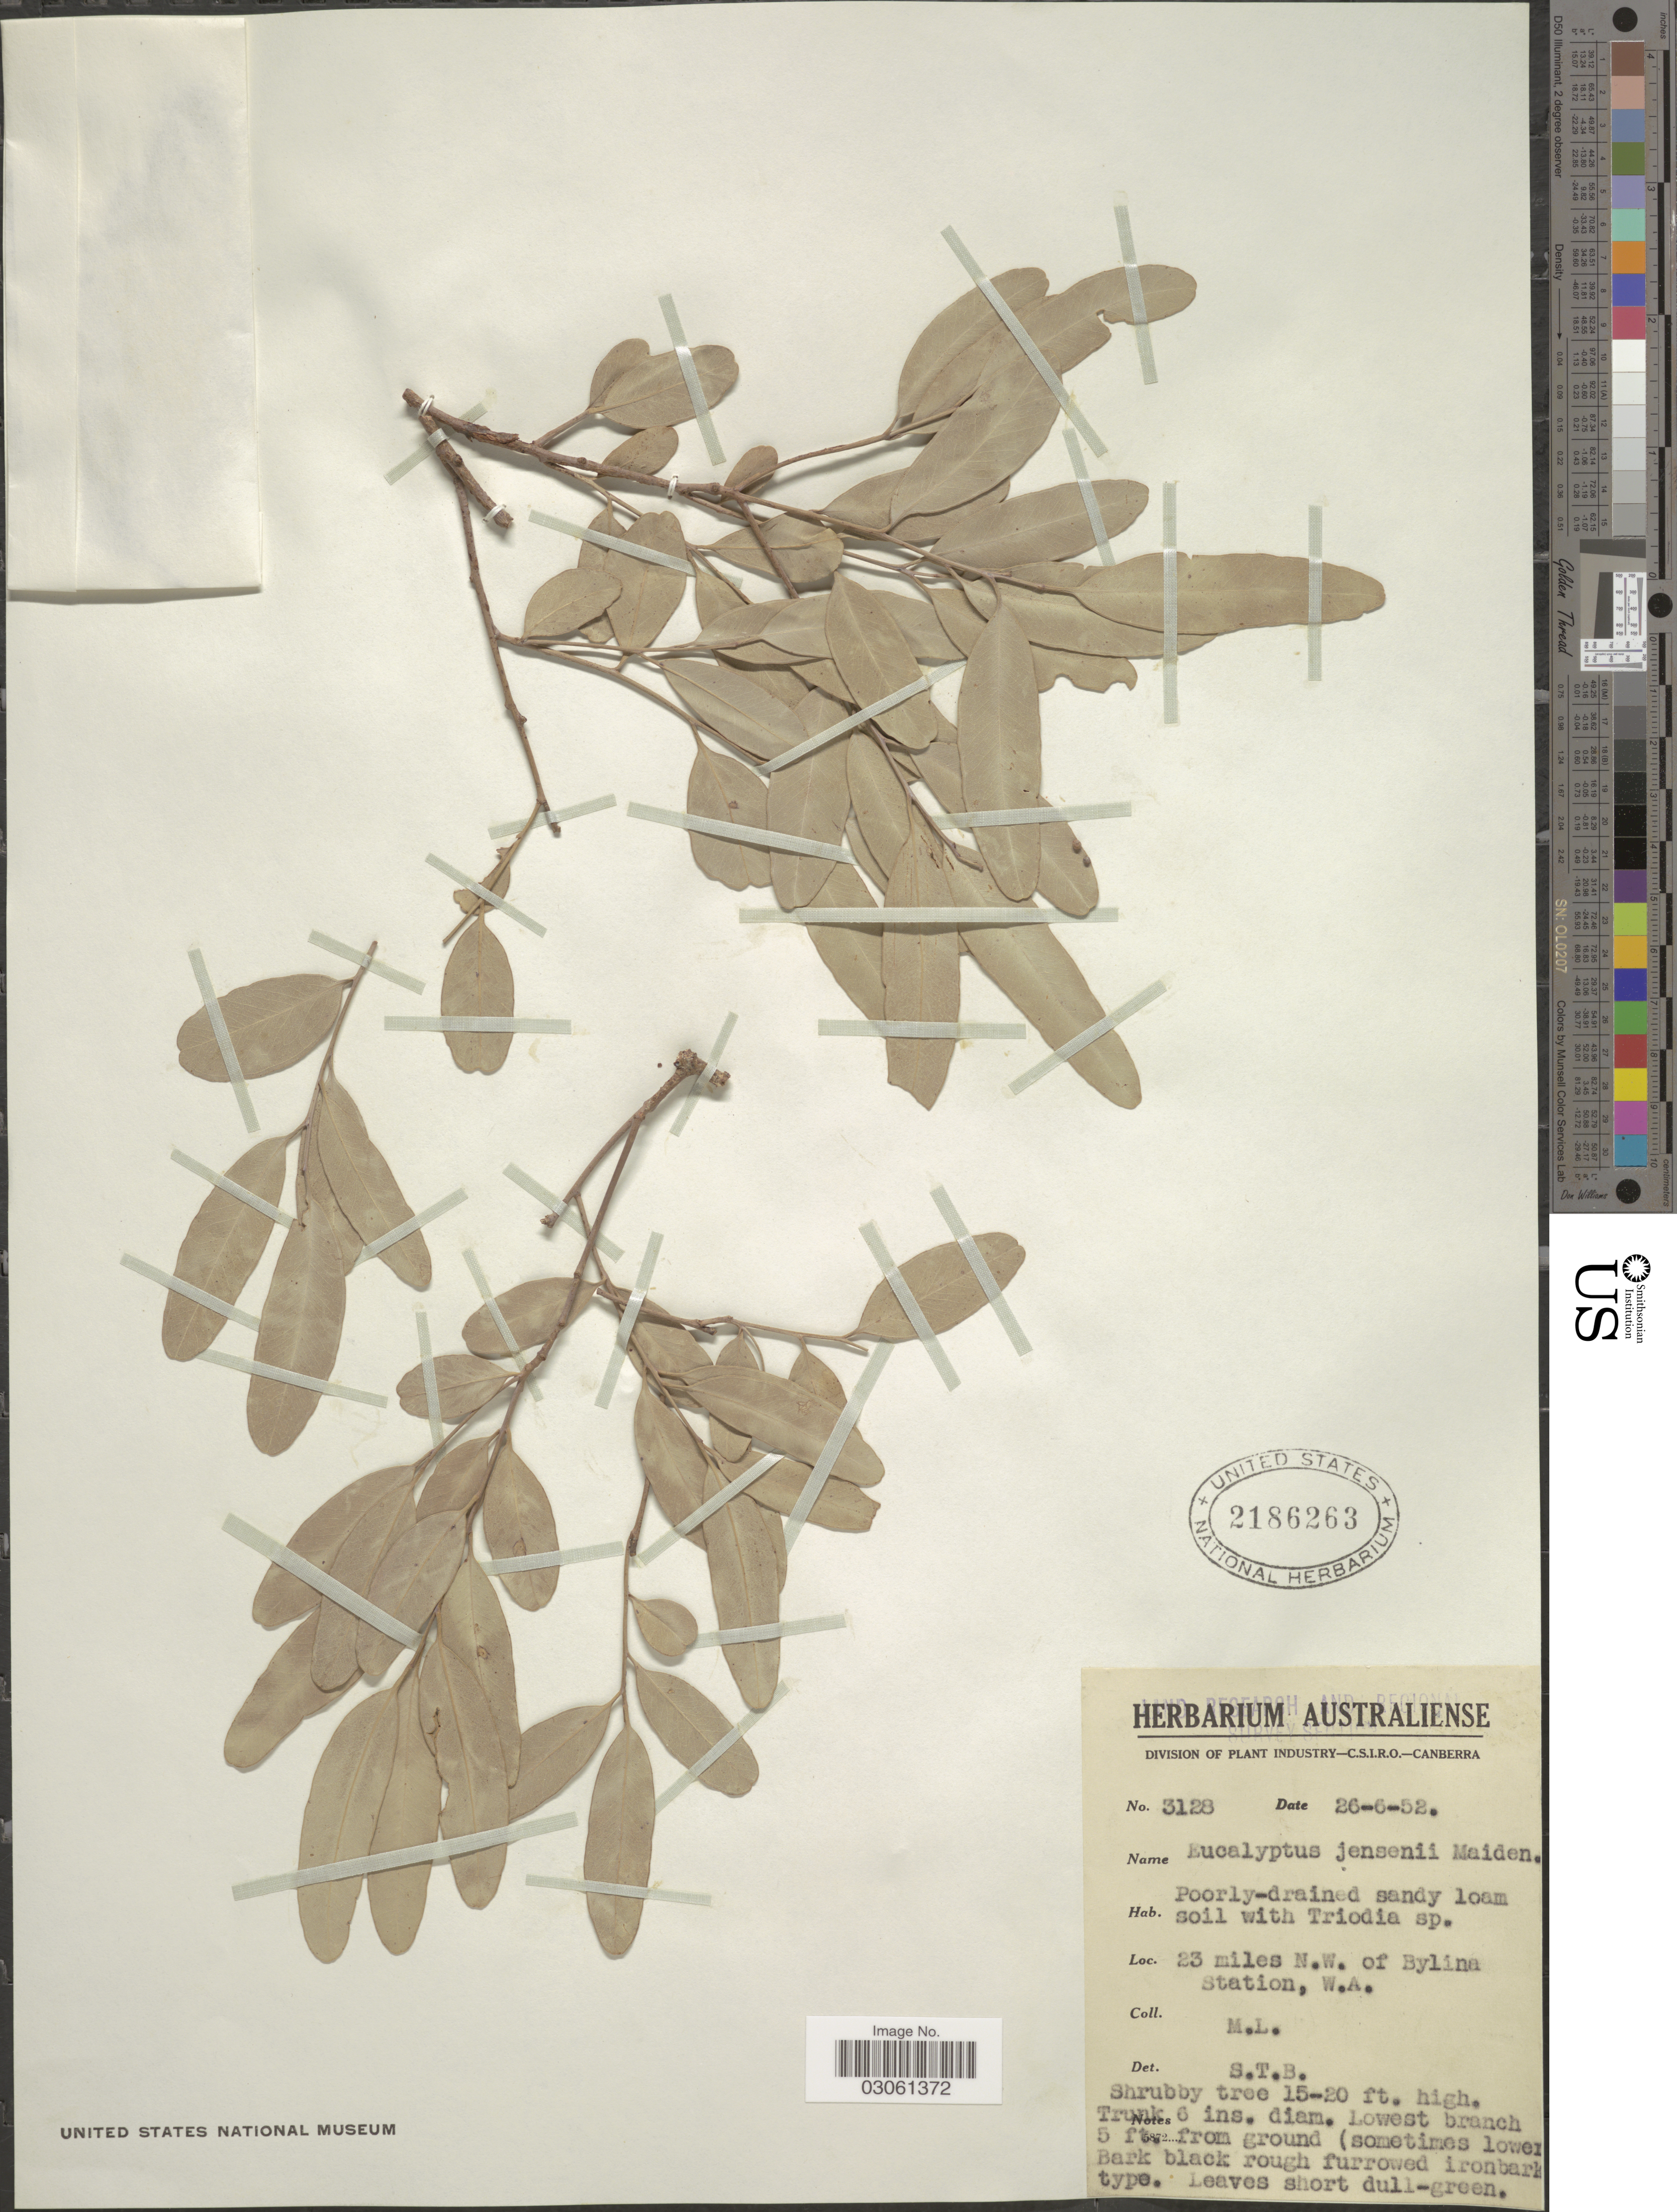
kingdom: Plantae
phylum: Tracheophyta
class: Magnoliopsida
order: Myrtales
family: Myrtaceae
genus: Eucalyptus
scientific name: Eucalyptus jensenii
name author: Maiden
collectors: M. L.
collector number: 3128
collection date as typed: Transcribed d/m/y: 26/6/52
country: Australia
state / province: Western Australia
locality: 23 miles N.W. of Bylina Station, W.A.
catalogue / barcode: US 2186263